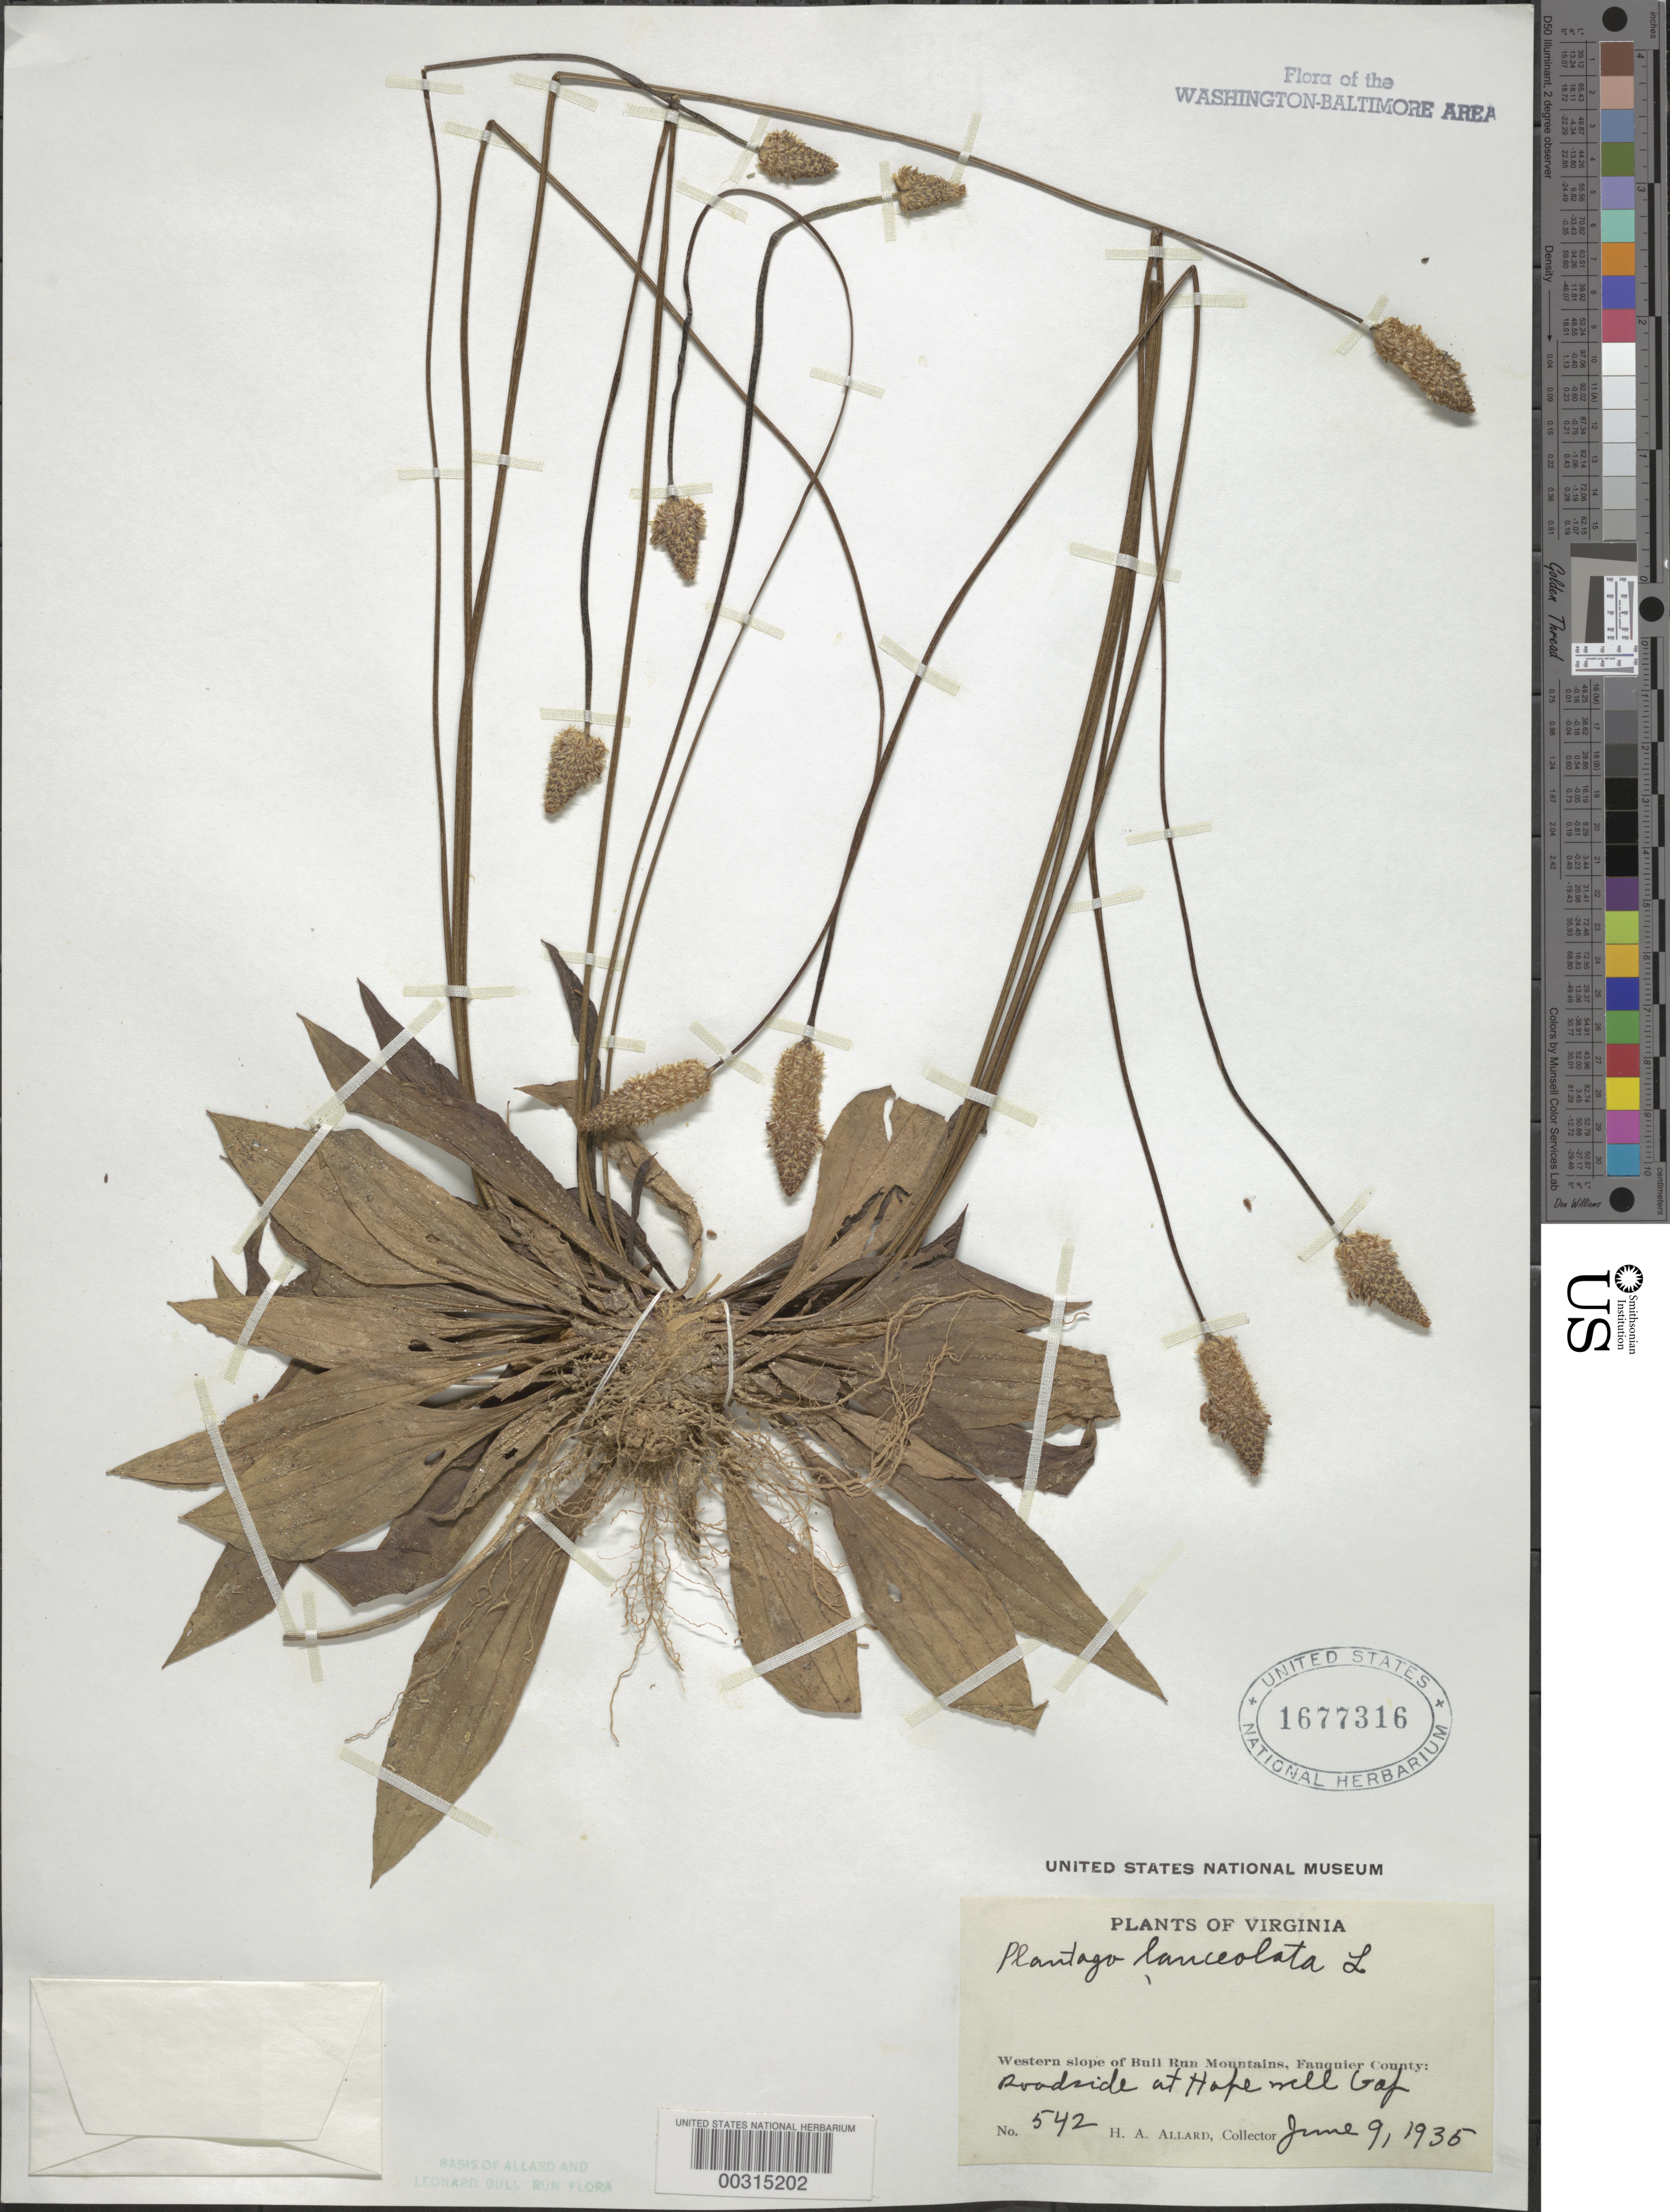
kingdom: Plantae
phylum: Tracheophyta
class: Magnoliopsida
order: Lamiales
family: Plantaginaceae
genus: Plantago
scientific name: Plantago lanceolata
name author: L.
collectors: H. A. Allard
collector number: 542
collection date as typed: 09 Jun 1935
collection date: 1935-06-09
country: United States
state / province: Virginia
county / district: Fauquier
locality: Hopewell Gap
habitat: Roadside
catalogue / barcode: US 1677316